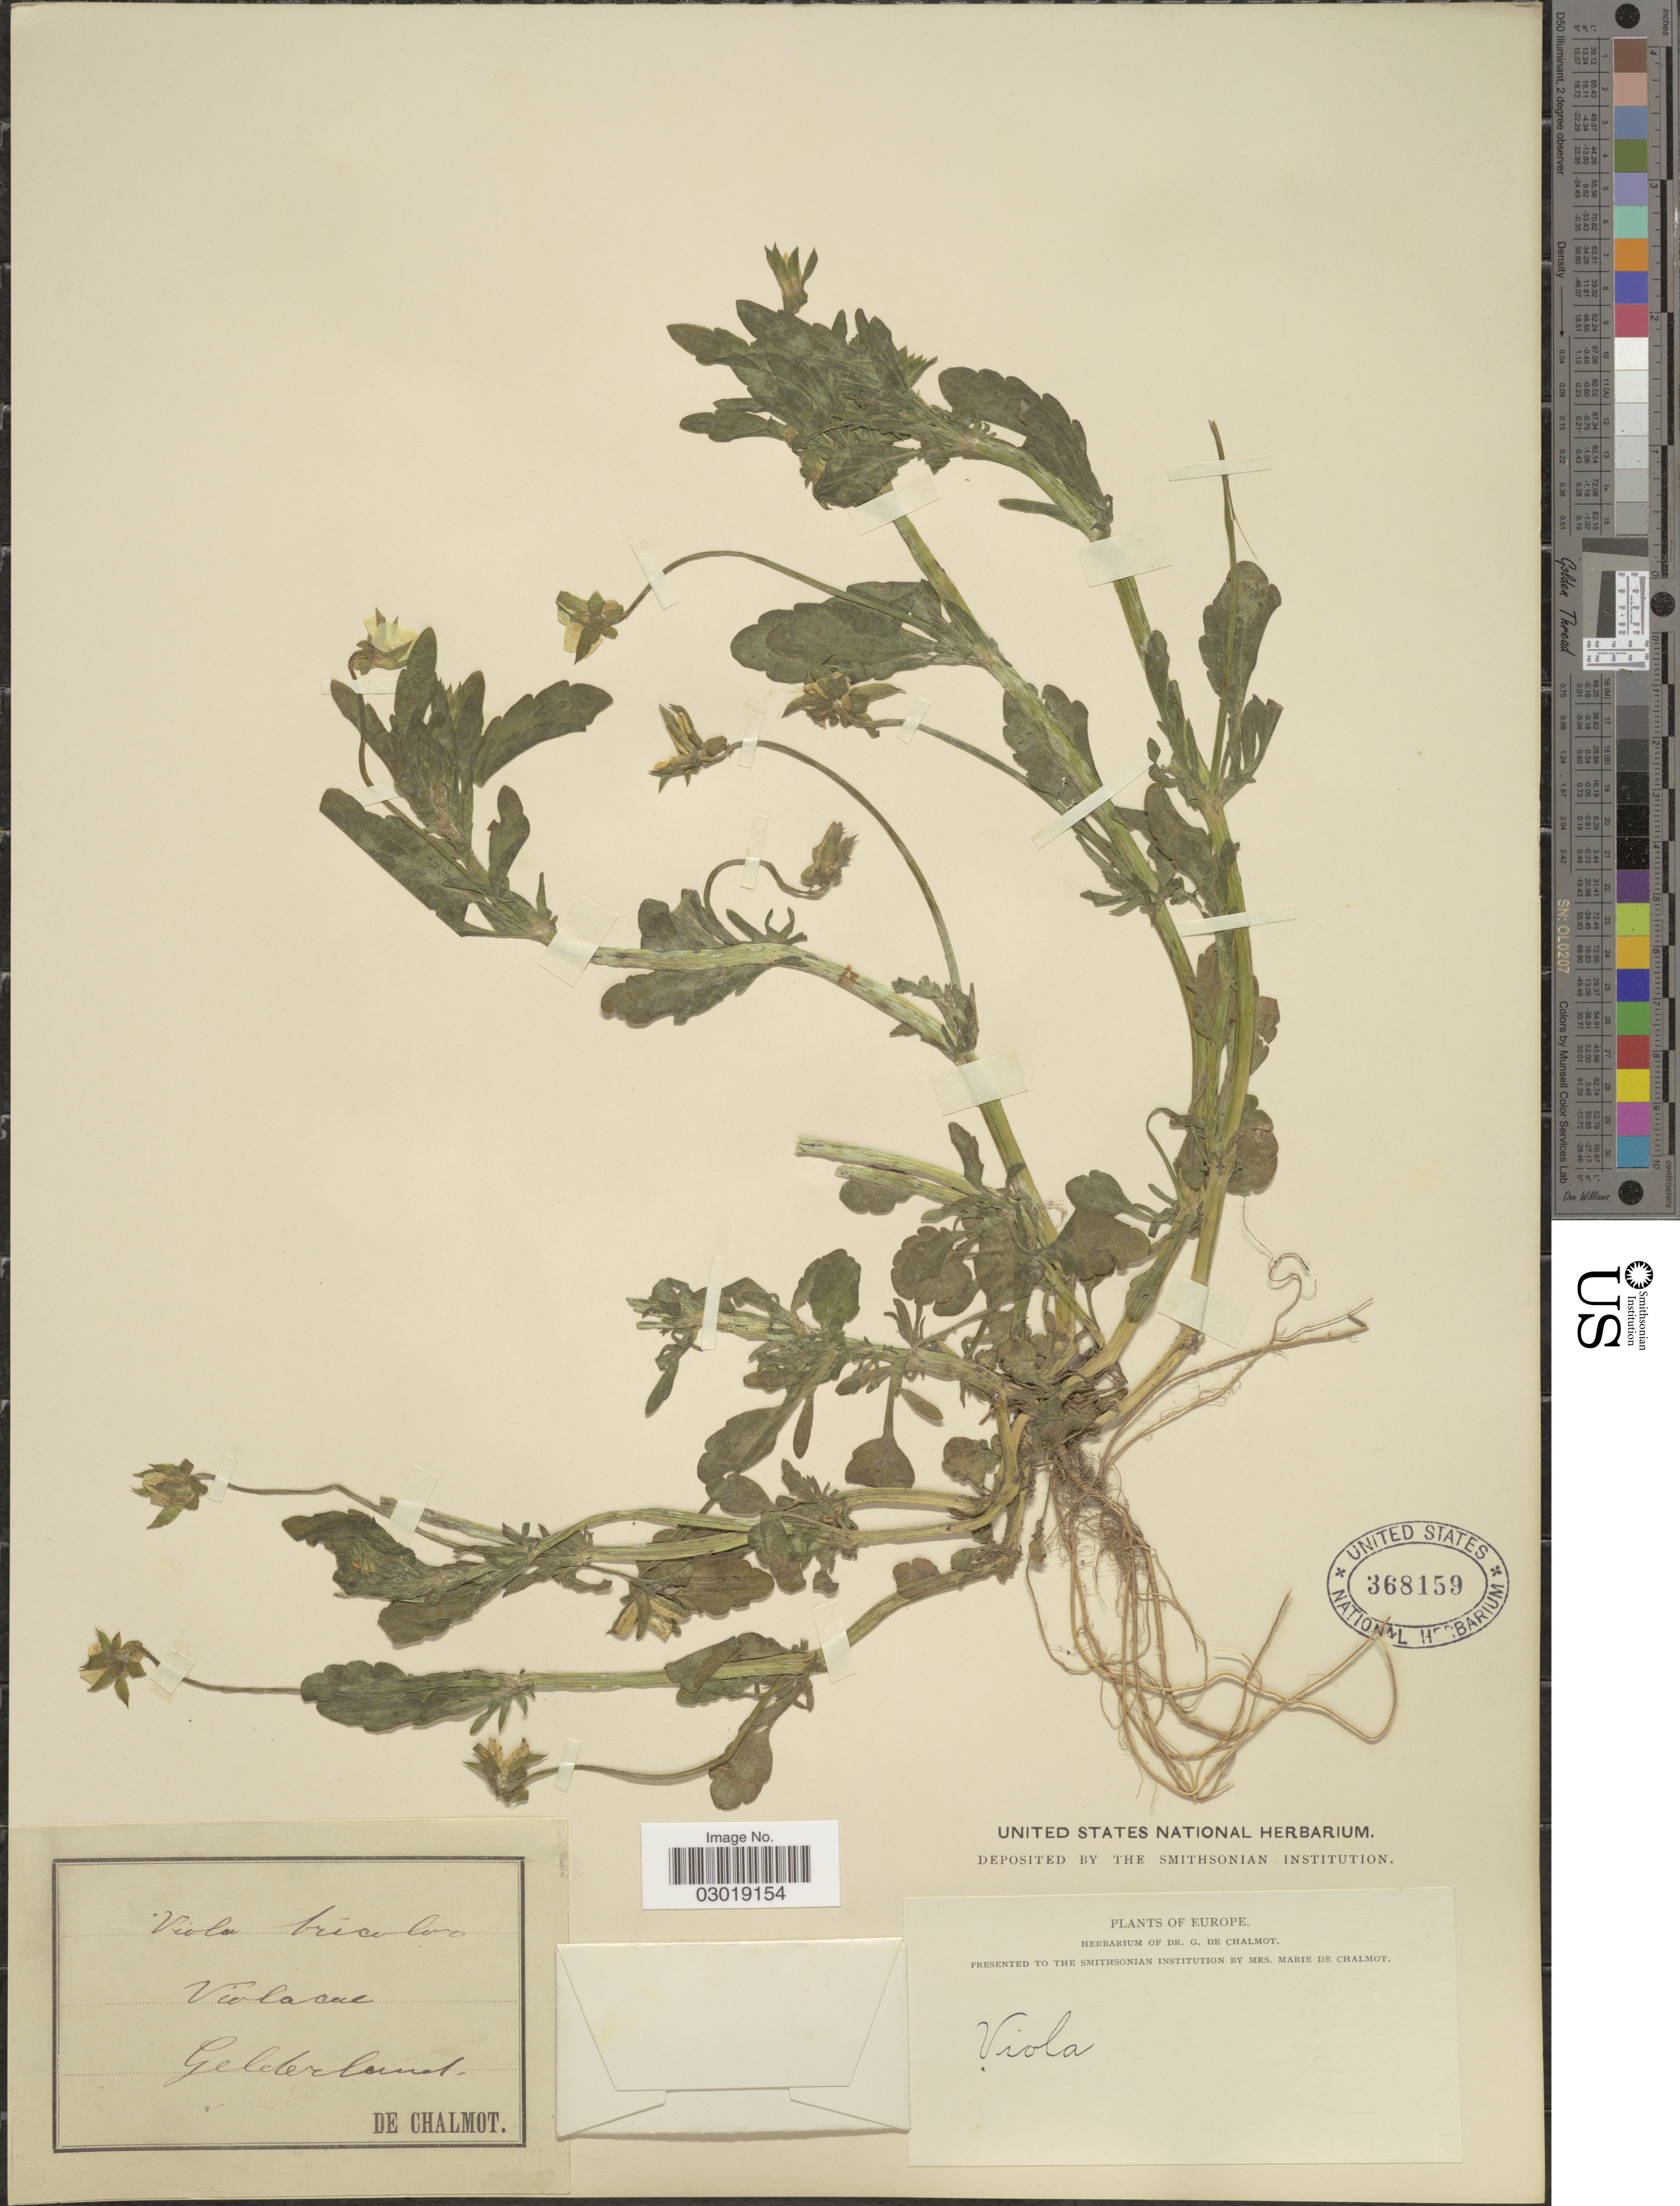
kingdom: Plantae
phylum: Tracheophyta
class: Magnoliopsida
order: Malpighiales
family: Violaceae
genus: Viola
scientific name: Viola tricolor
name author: L.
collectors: G. de Chalmot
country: Netherlands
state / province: Gelderland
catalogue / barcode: US 368159